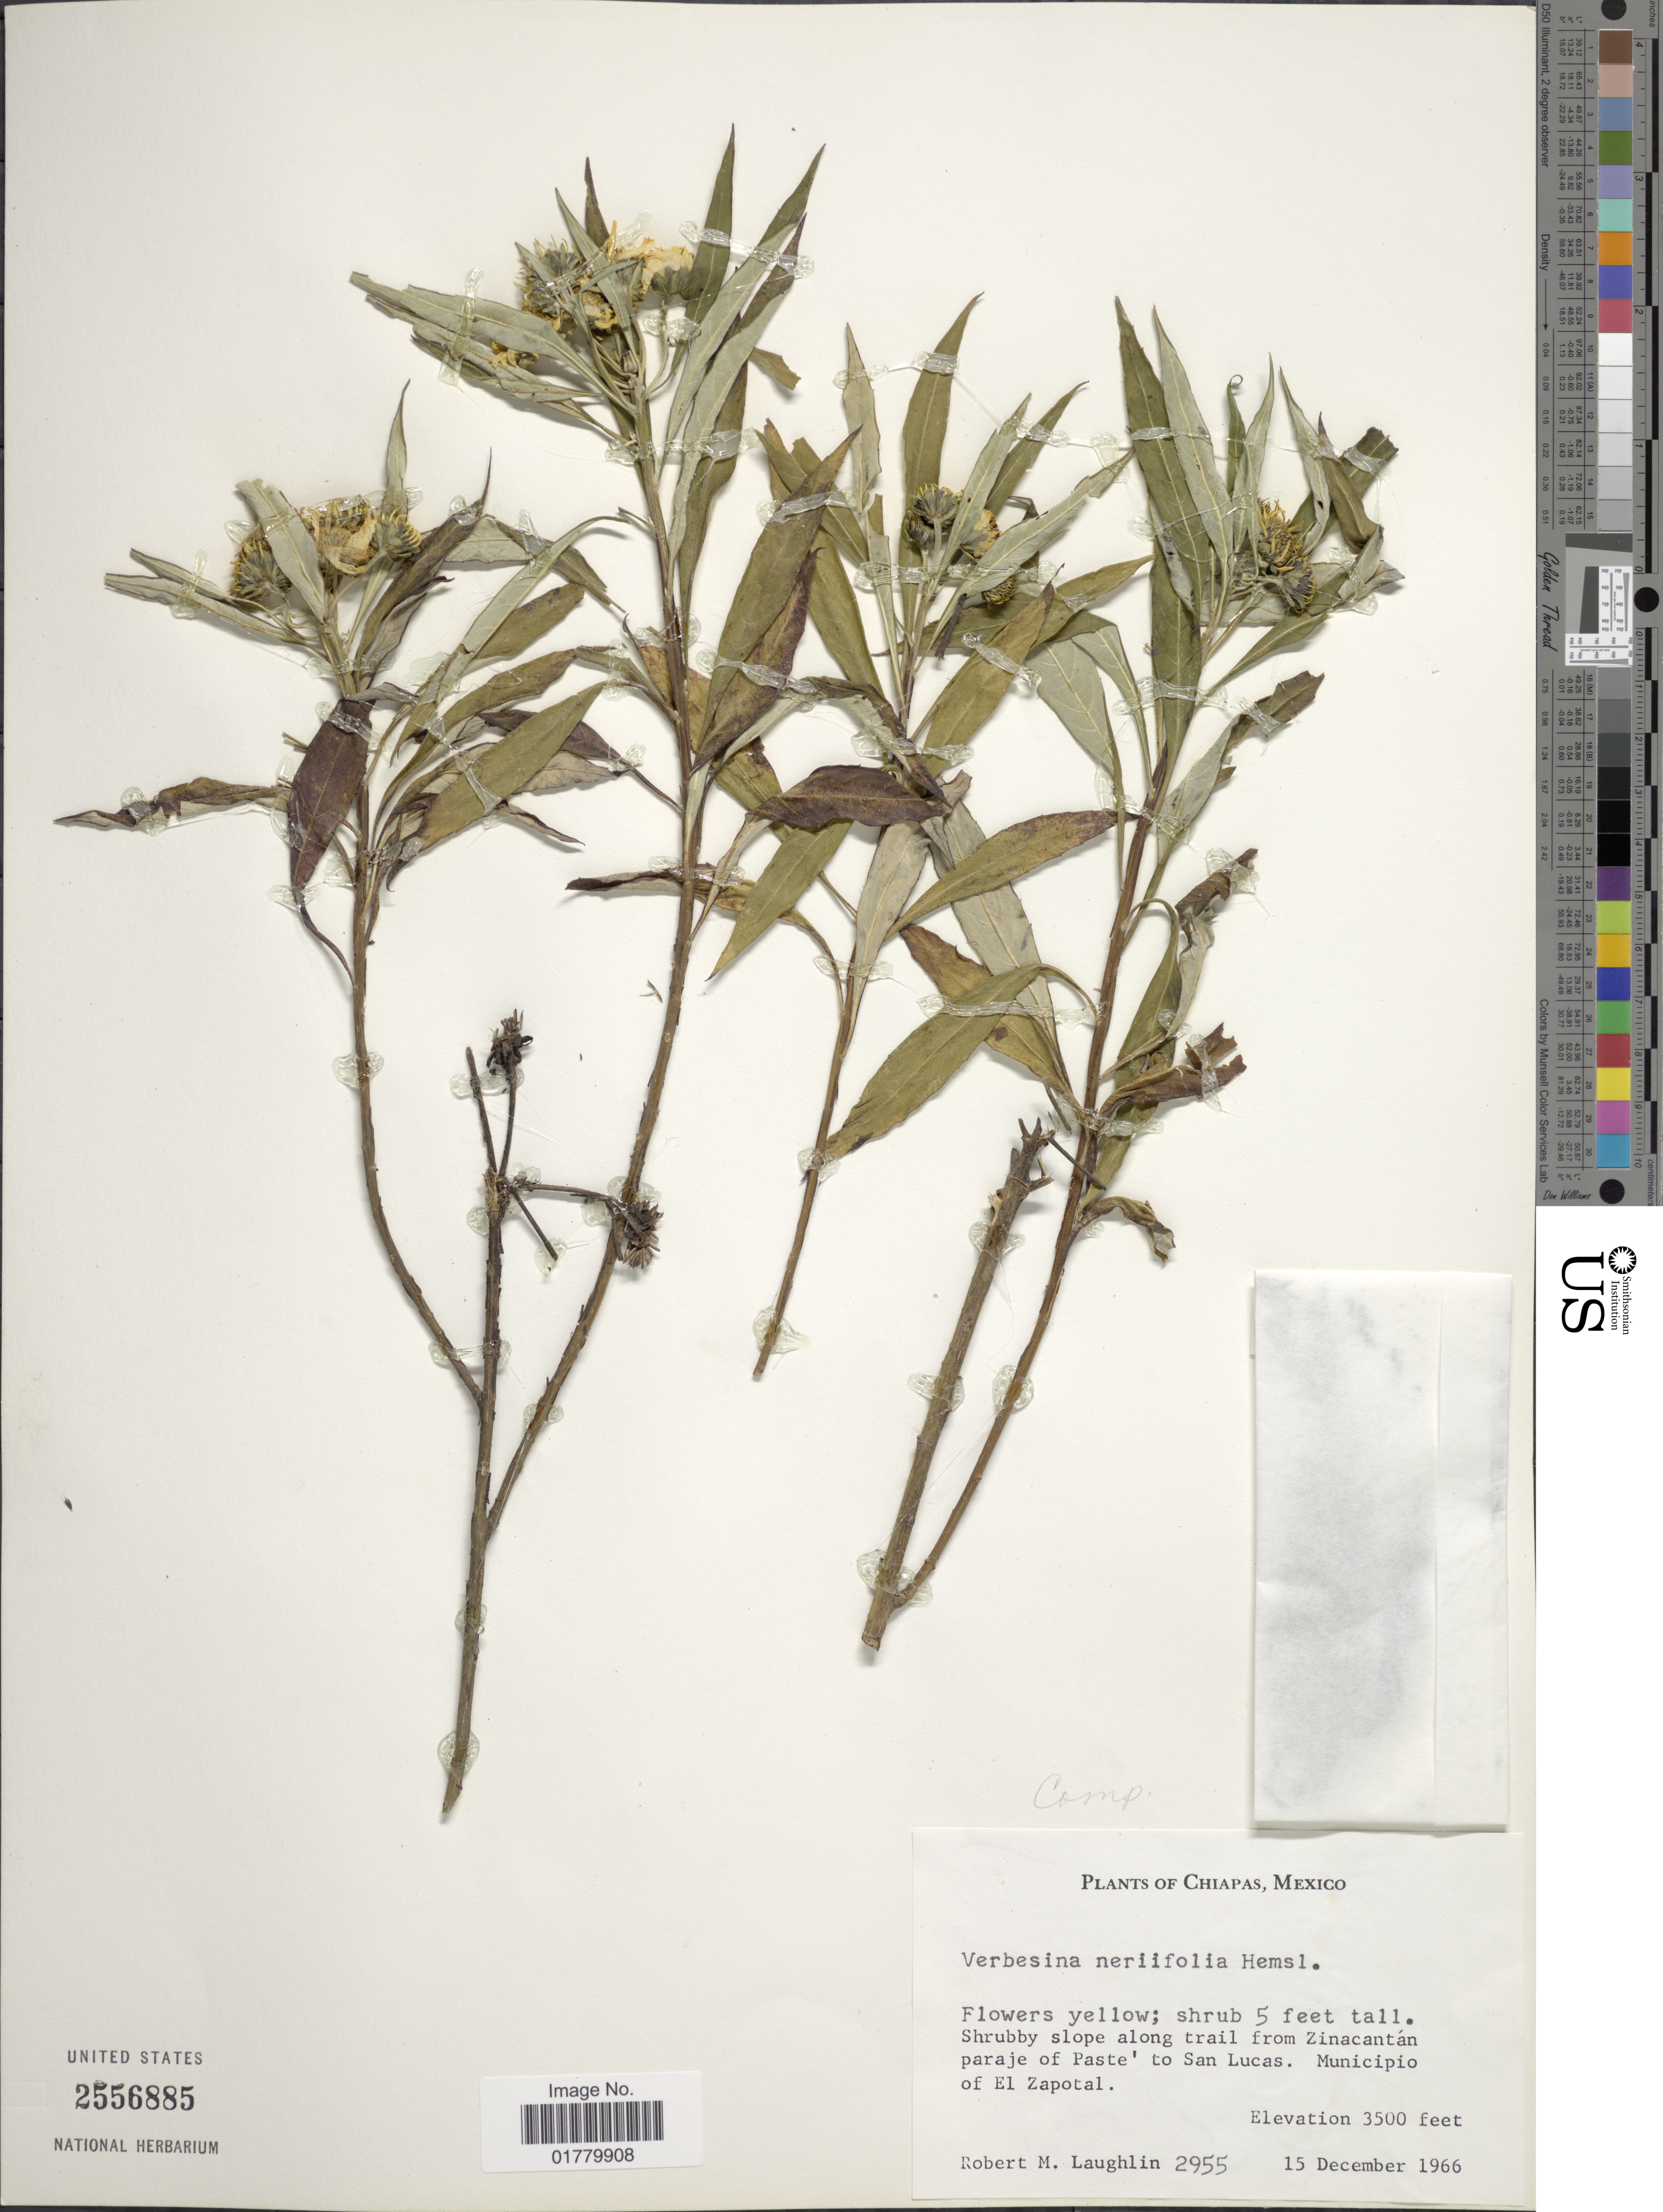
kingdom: Plantae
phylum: Tracheophyta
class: Magnoliopsida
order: Asterales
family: Asteraceae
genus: Verbesina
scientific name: Verbesina neriifolia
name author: Hemsl.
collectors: R. M. Laughlin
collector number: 2955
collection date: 1966-12-15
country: Mexico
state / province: Chiapas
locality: Shrubby slope along trail from Zinacantán paraje of Paste' to San Lucas, Municipio of El Zapotal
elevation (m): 1067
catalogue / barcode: US 2556885